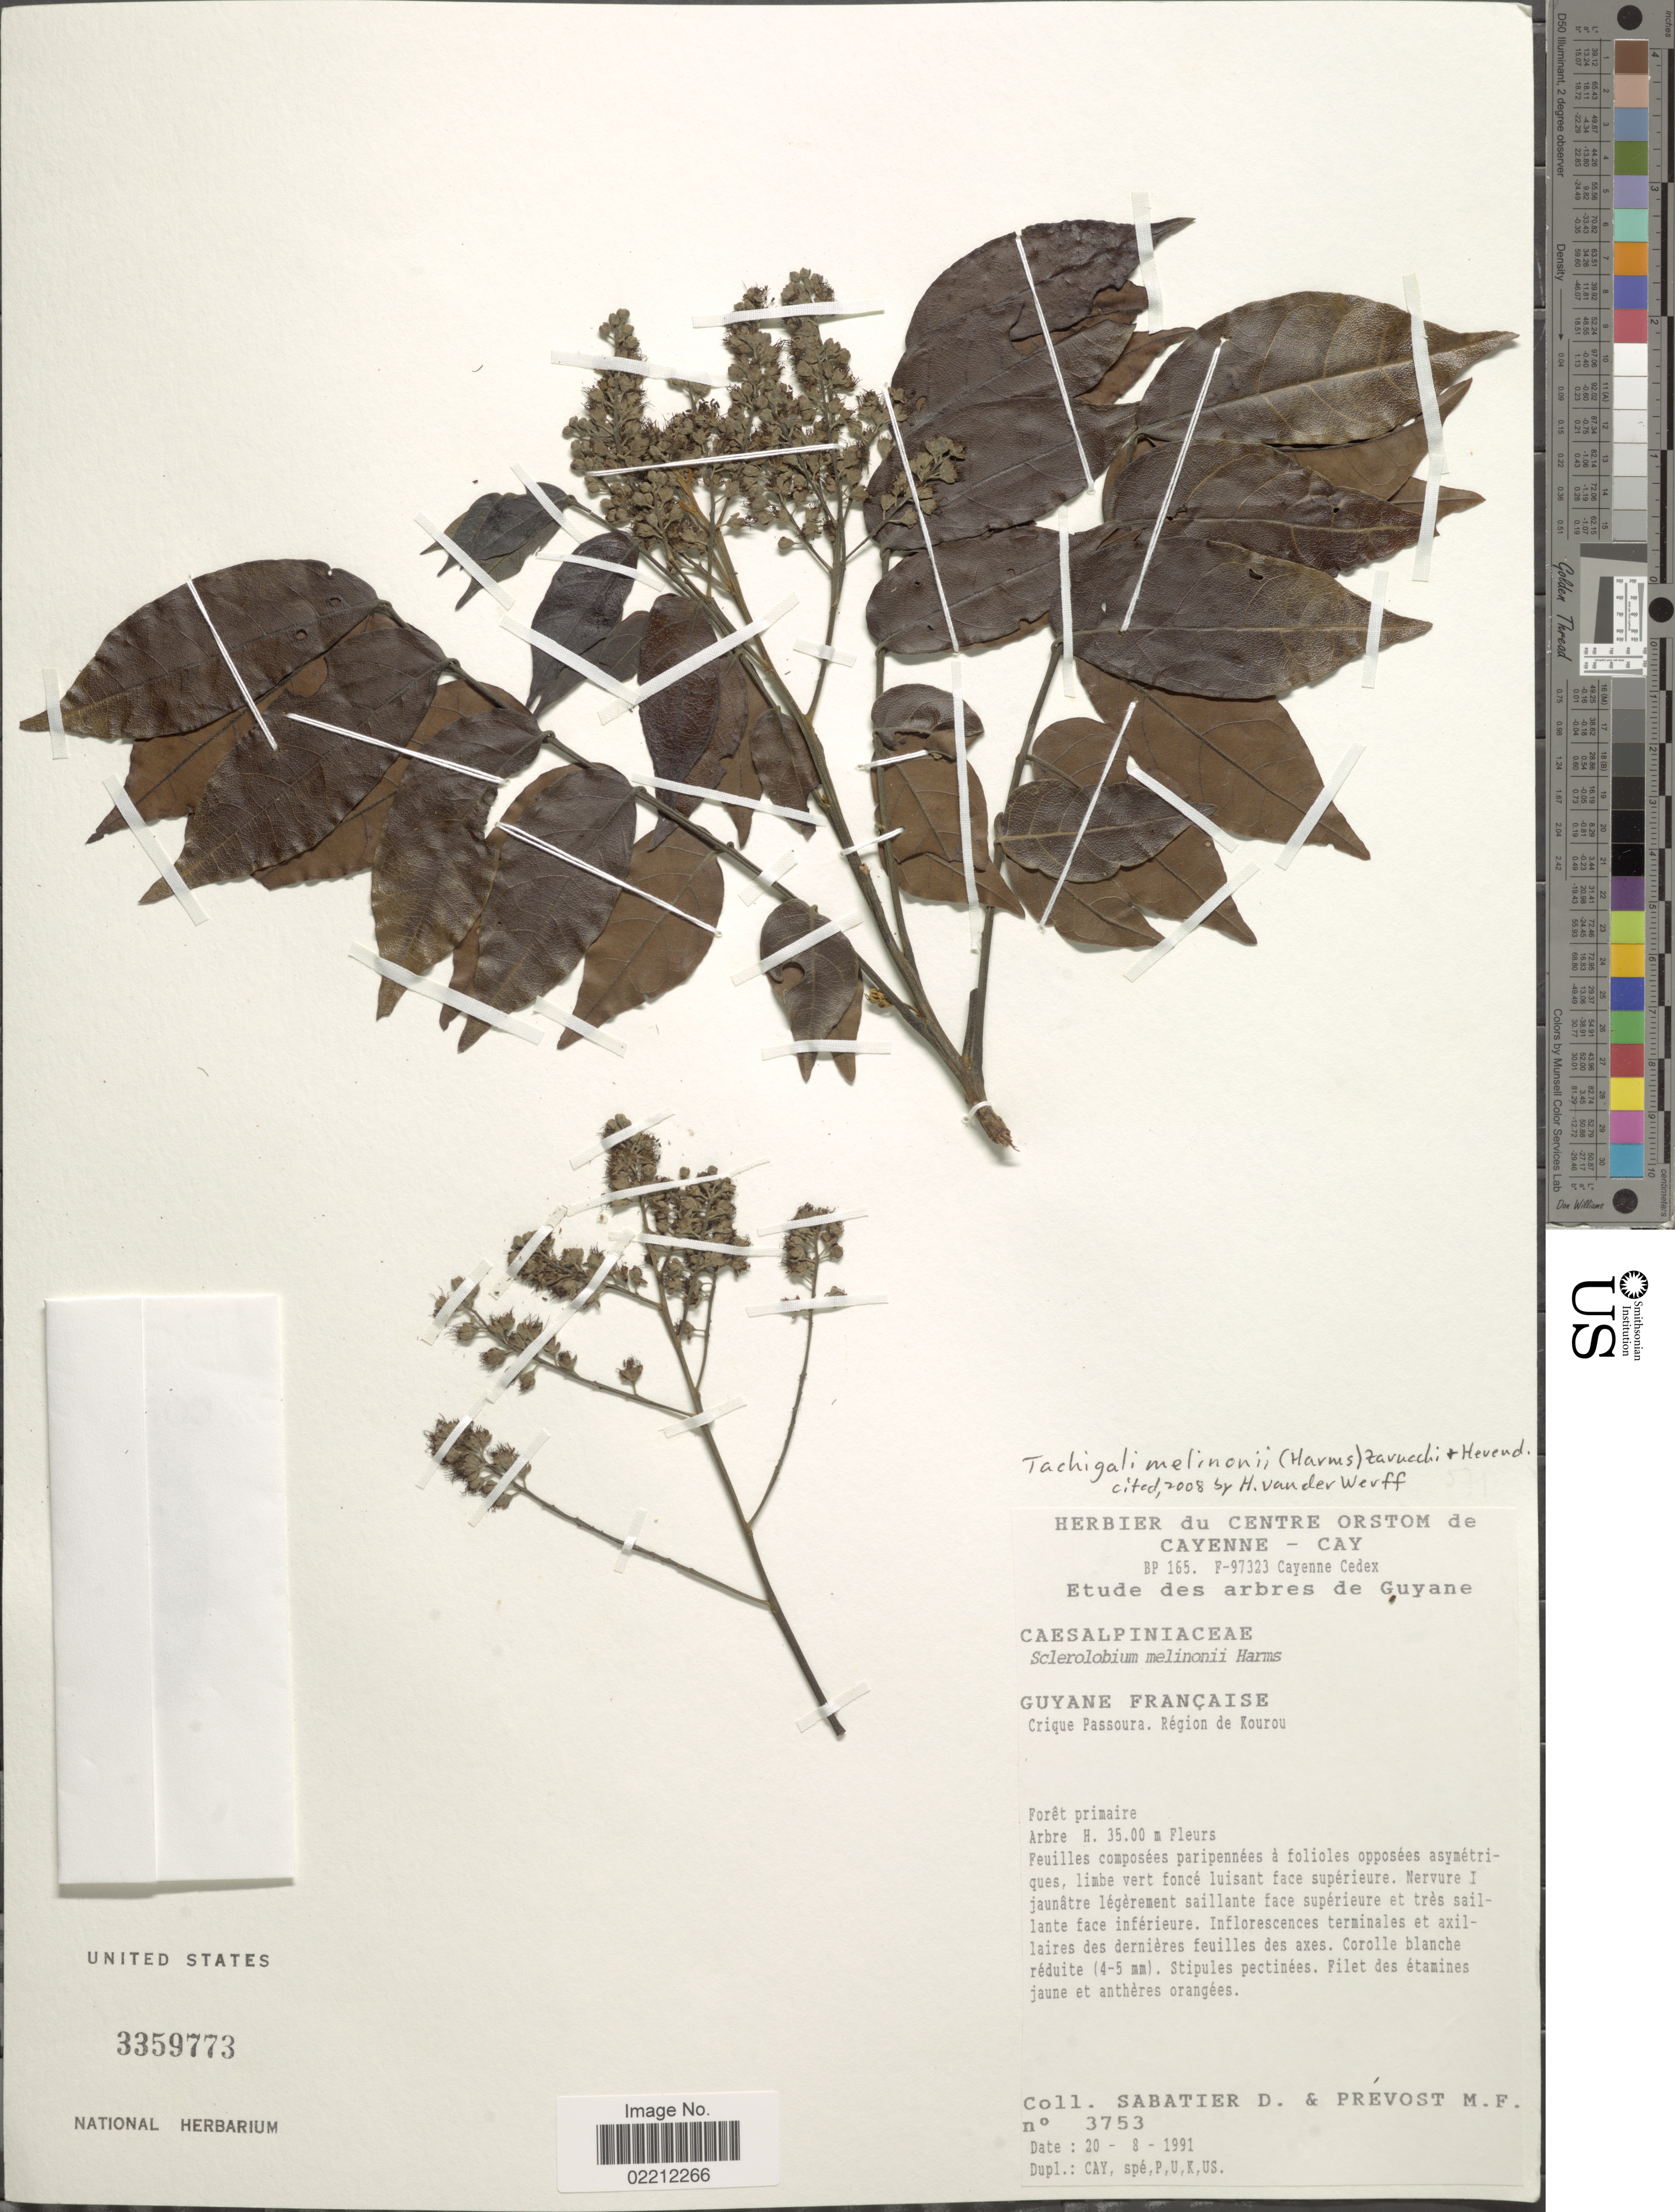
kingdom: Plantae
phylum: Tracheophyta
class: Magnoliopsida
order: Fabales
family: Fabaceae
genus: Tachigali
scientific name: Tachigali melinonii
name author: (Harms) Zarucchi & Herend.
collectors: D. Sabatier & M.-F. Prévost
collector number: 3753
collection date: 1991-08-20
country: French Guiana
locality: Guyane Francaise. Crique Passoura. Region de Kourou. Foret primaire.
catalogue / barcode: US 3359773